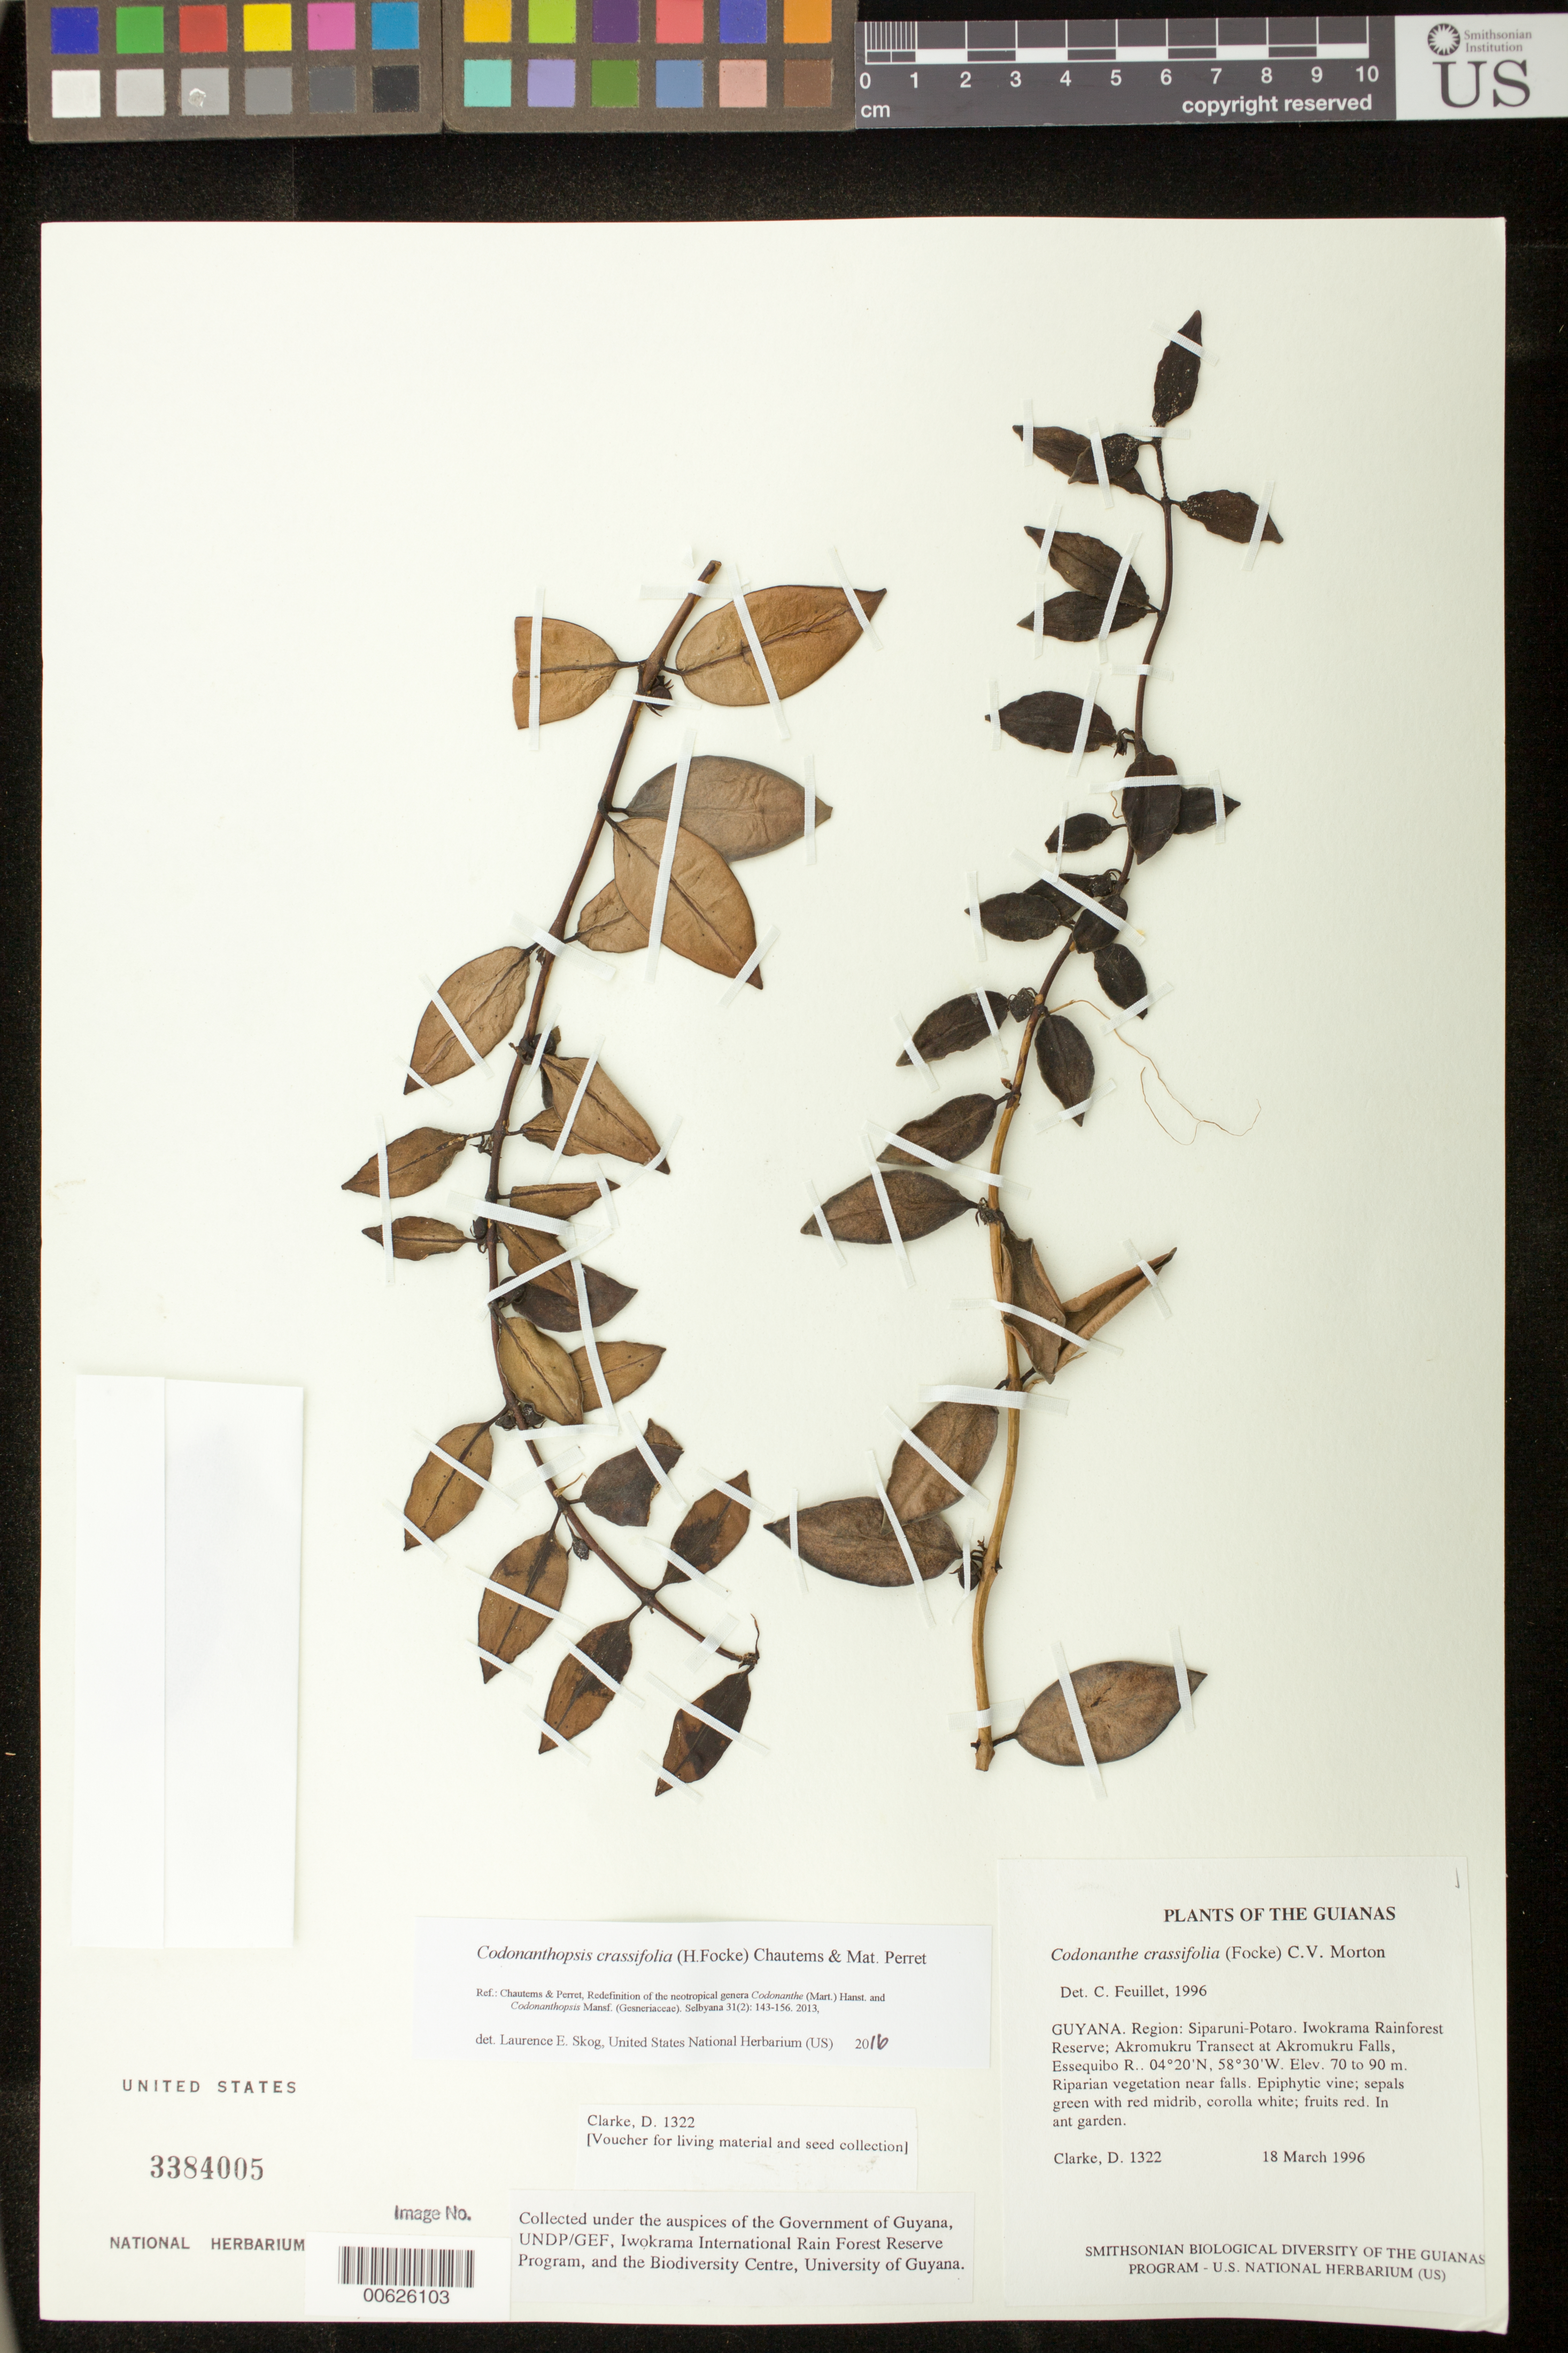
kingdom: Plantae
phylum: Tracheophyta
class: Magnoliopsida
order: Lamiales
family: Gesneriaceae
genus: Codonanthopsis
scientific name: Codonanthopsis crassifolia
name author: (H. Focke) Chautems & Mat.Perret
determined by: Skog, Laurence E.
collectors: H. D. Clarke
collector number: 1322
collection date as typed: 18 Mar 1996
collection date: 1996-03-18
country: Guyana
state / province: Potaro-Siparuni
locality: Iwokrama Rainforest Reserve; Akromukru Transect at Akromukru Falls, Essequibo R.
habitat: Riparian vegetation near falls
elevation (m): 70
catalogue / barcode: US 3384005